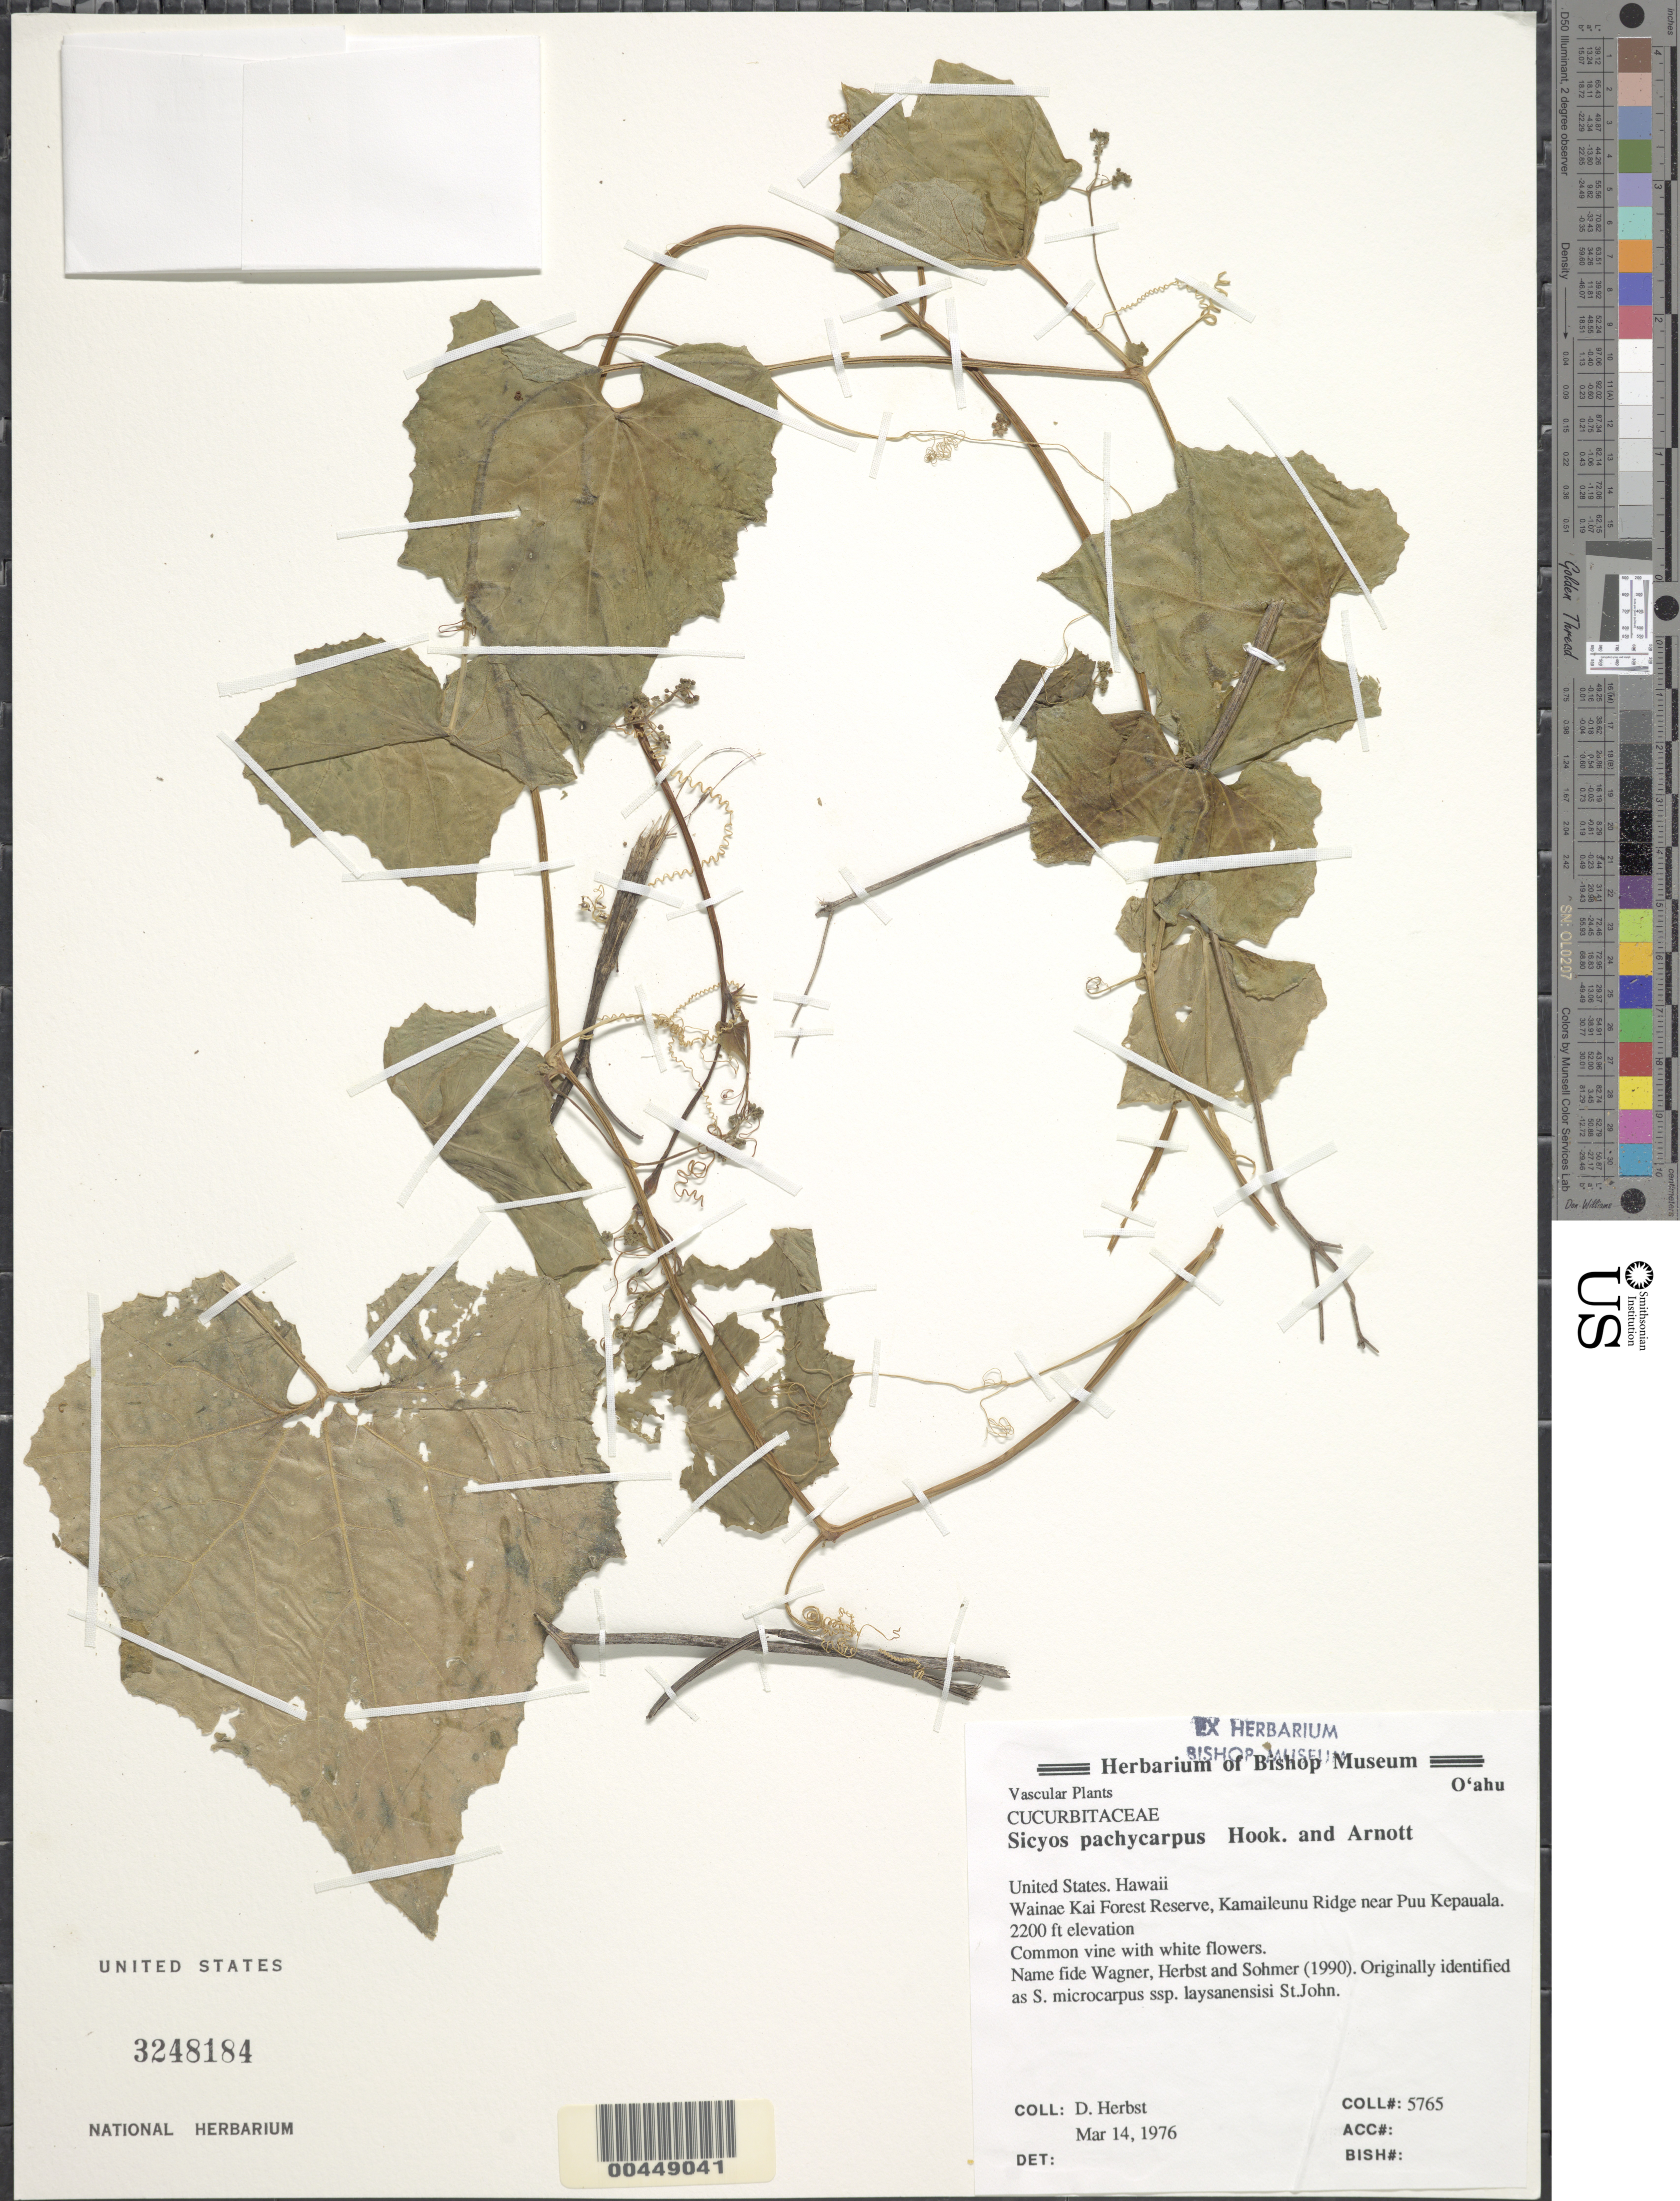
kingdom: Plantae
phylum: Tracheophyta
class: Magnoliopsida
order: Cucurbitales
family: Cucurbitaceae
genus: Sicyos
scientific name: Sicyos pachycarpus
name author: Hook. & Arn.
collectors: D. R. Herbst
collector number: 5765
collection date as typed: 14 Mar 1976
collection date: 1976-03-14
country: United States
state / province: Hawaii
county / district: Honolulu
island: Oahu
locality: Wainae Kai For Res, Kamaileunu Ridge near Puu Kepauala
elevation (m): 671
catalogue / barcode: US 3248184